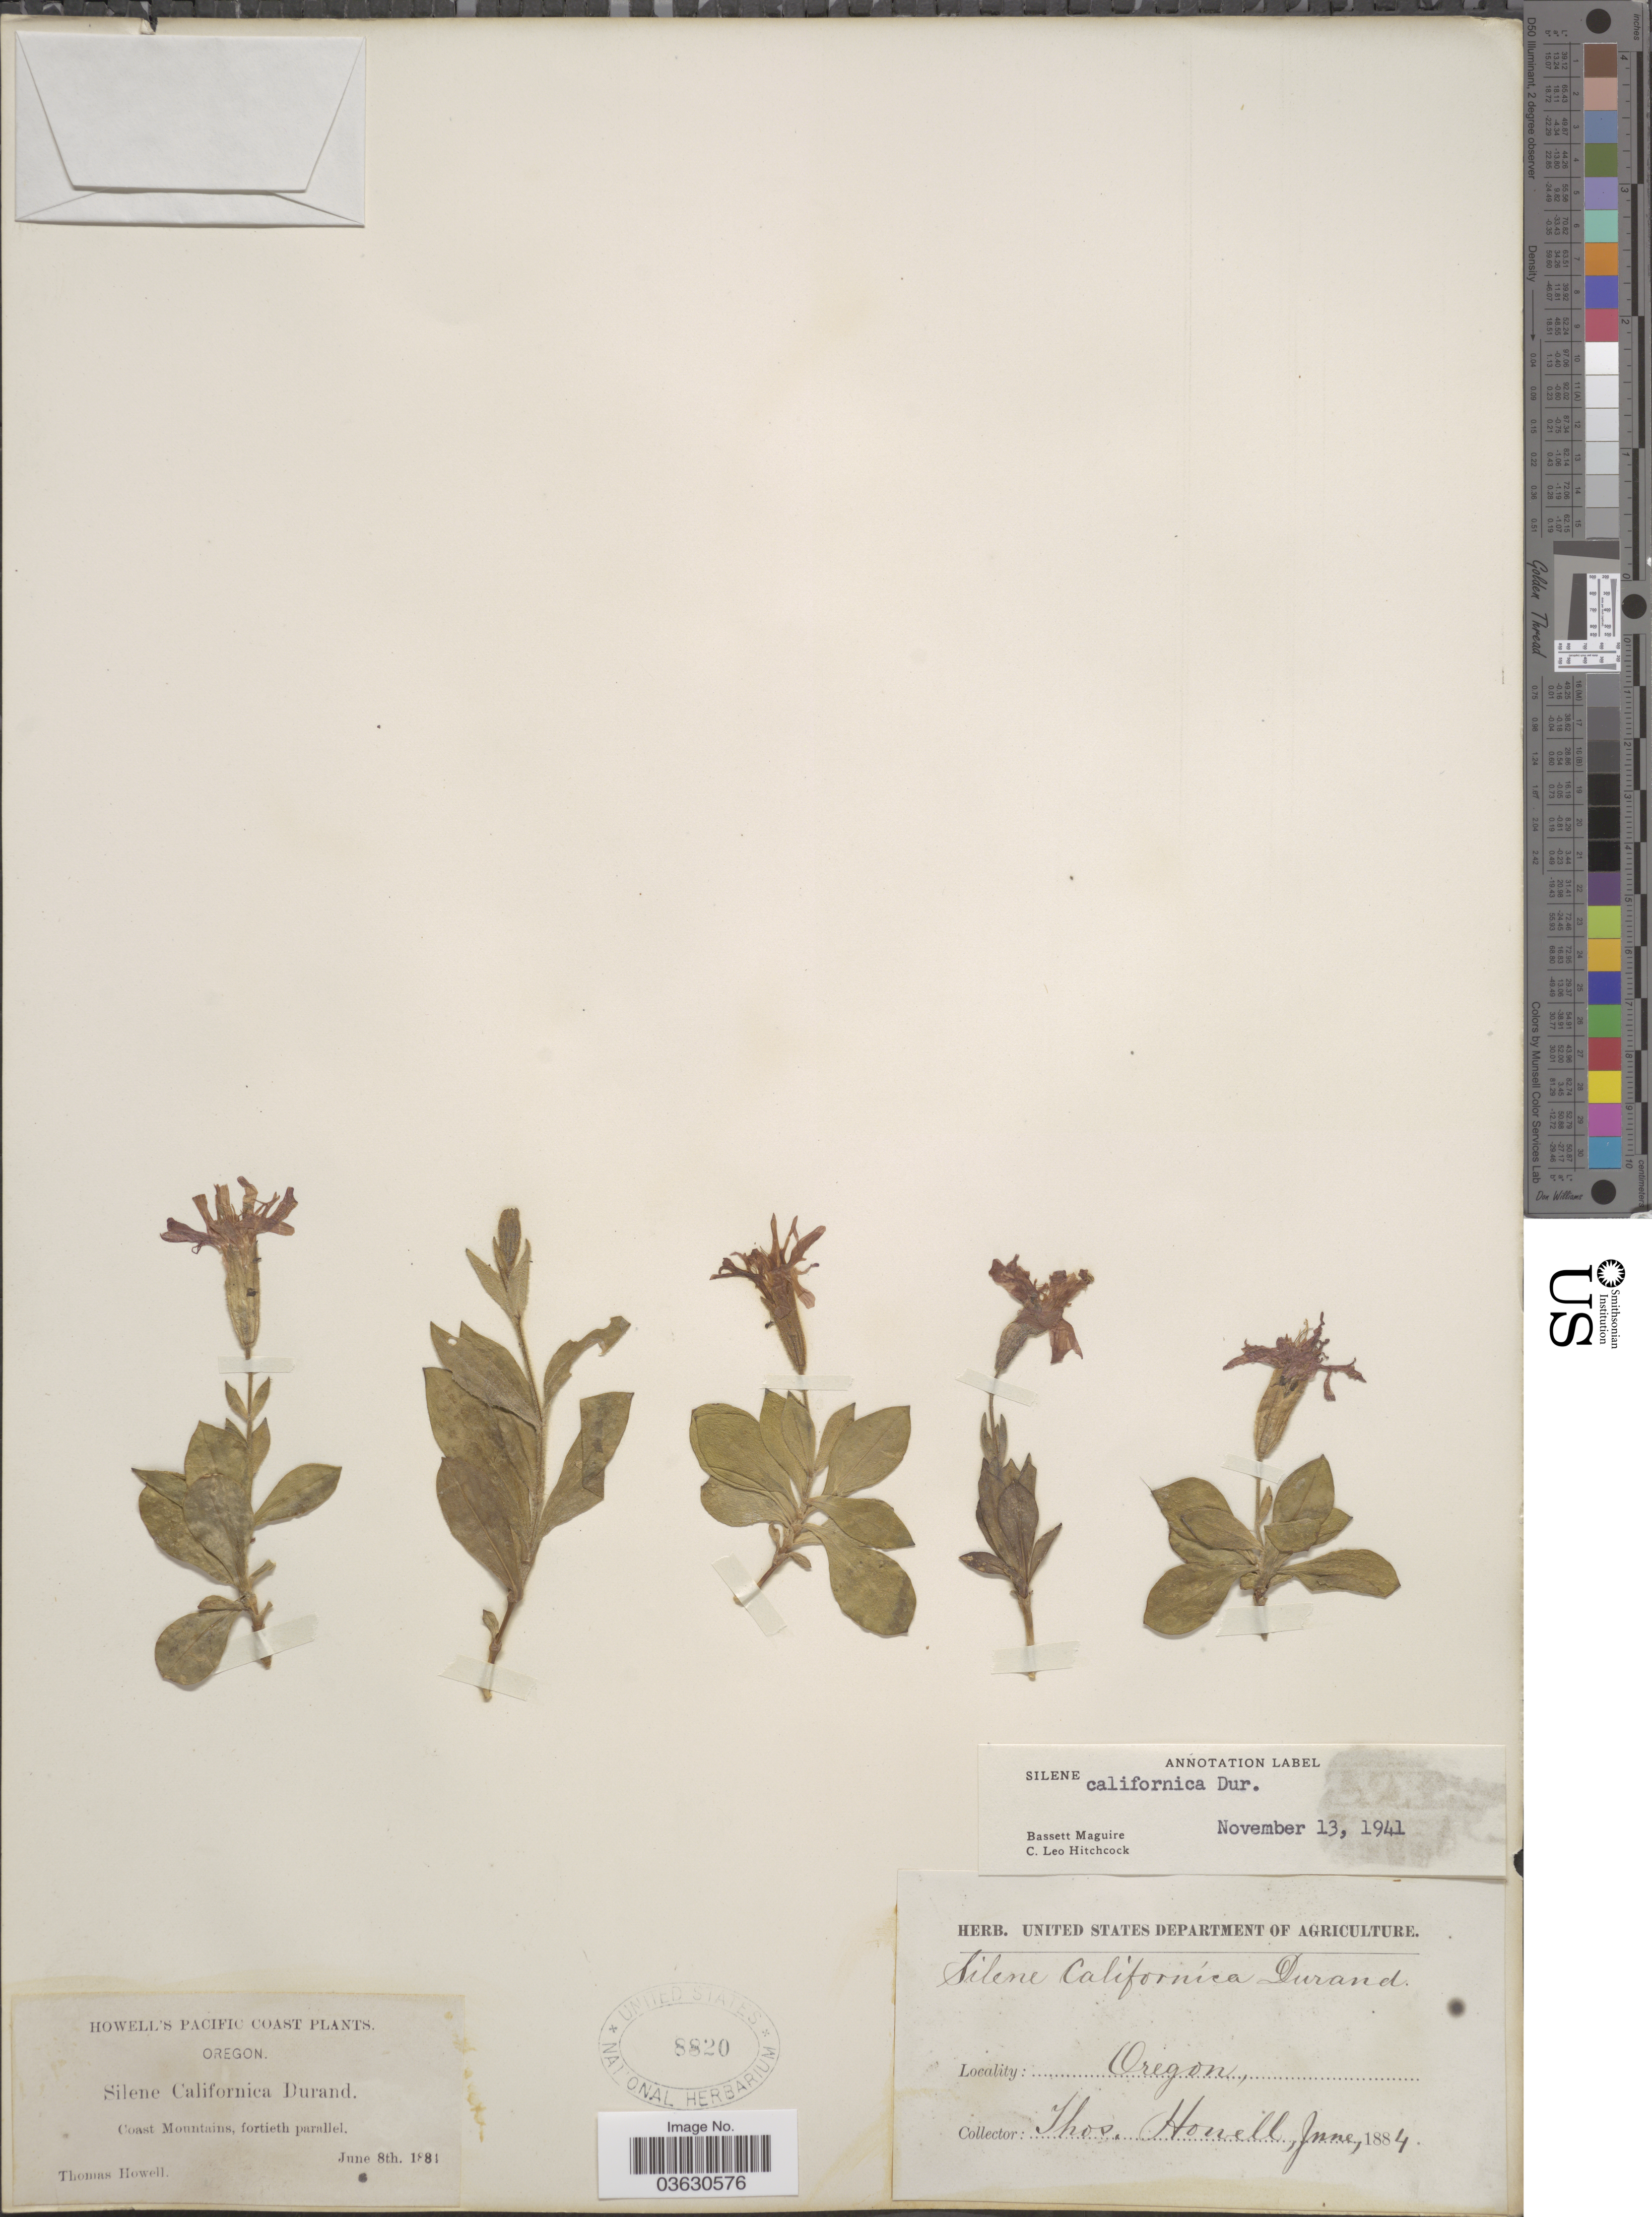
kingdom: Plantae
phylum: Tracheophyta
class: Magnoliopsida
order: Caryophyllales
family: Caryophyllaceae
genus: Silene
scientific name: Silene californica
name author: Durand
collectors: T. Howell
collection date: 1884-06-08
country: United States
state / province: California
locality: Pacific Coast. Coast Mountains, fortieth parallel.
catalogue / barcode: US 8820